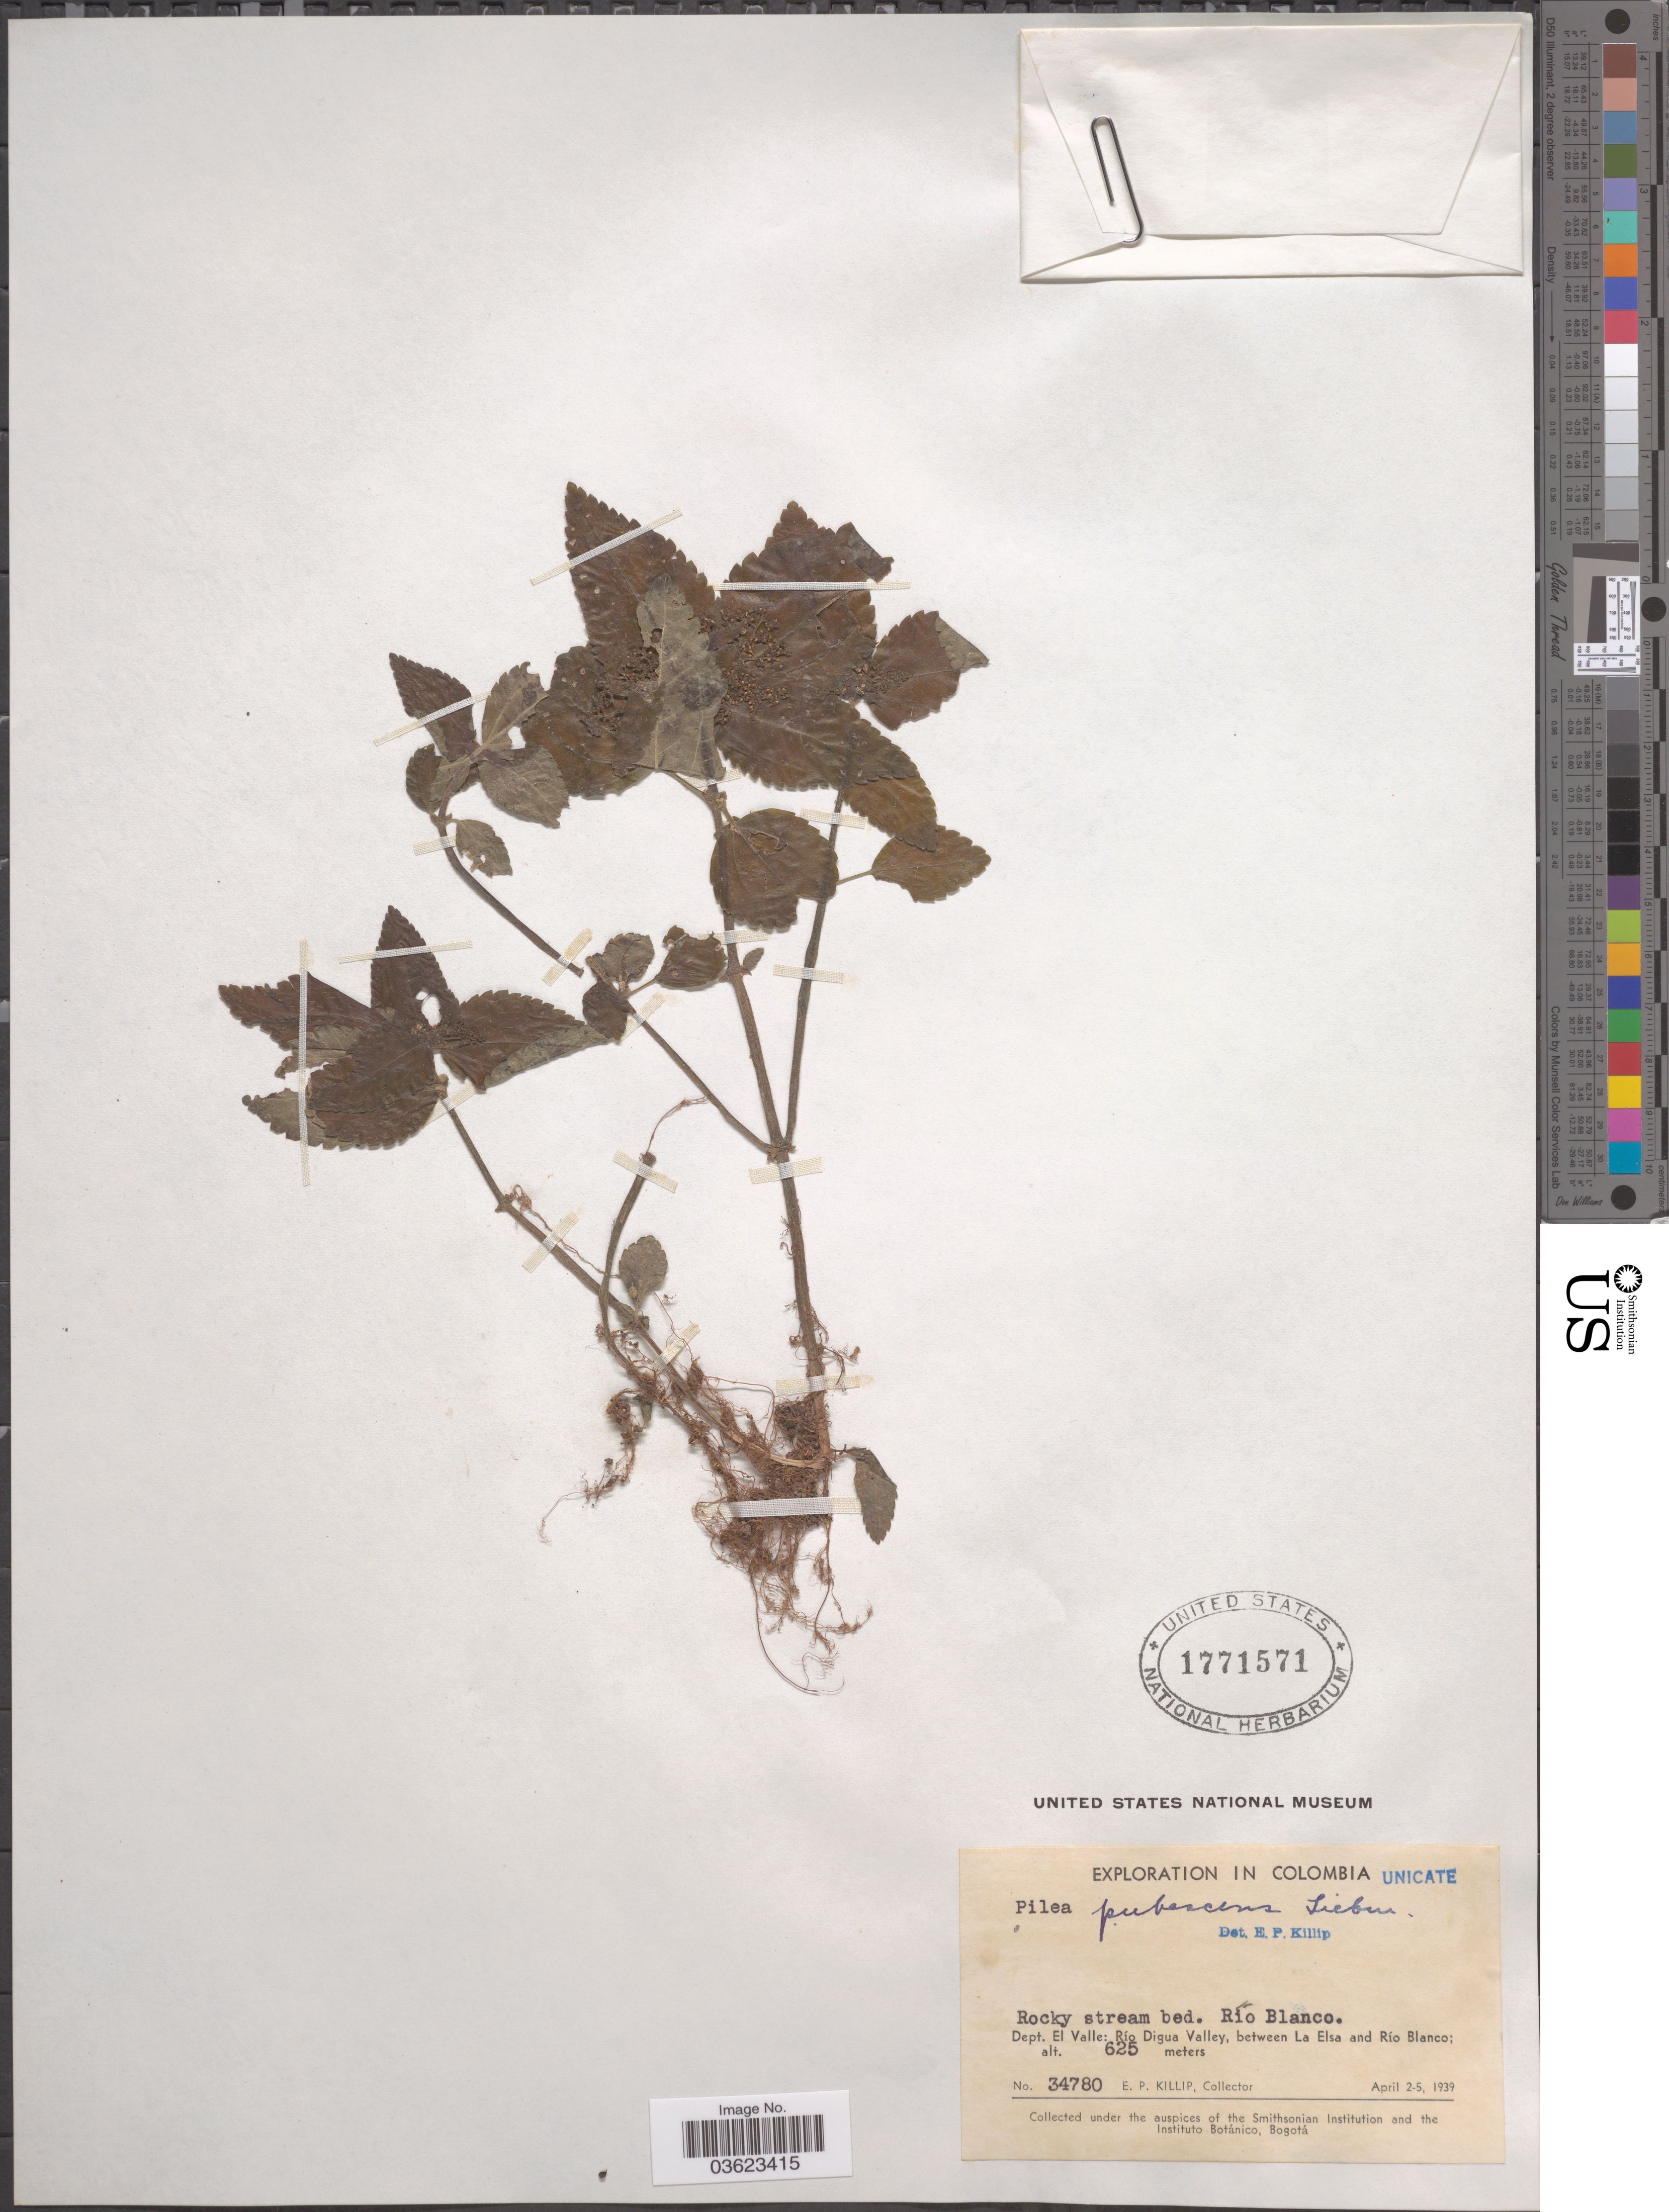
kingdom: Plantae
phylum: Tracheophyta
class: Magnoliopsida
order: Rosales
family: Urticaceae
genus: Pilea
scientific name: Pilea pubescens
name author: Liebm.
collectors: E. P. Killip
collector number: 34780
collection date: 1939-04-02/1939-04-05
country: Colombia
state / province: Valle del Cauca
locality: Río Blanco. Dept. El Valle: Río Digua Valley, between La Elsa and Río Blanco.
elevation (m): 625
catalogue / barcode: US 1771571